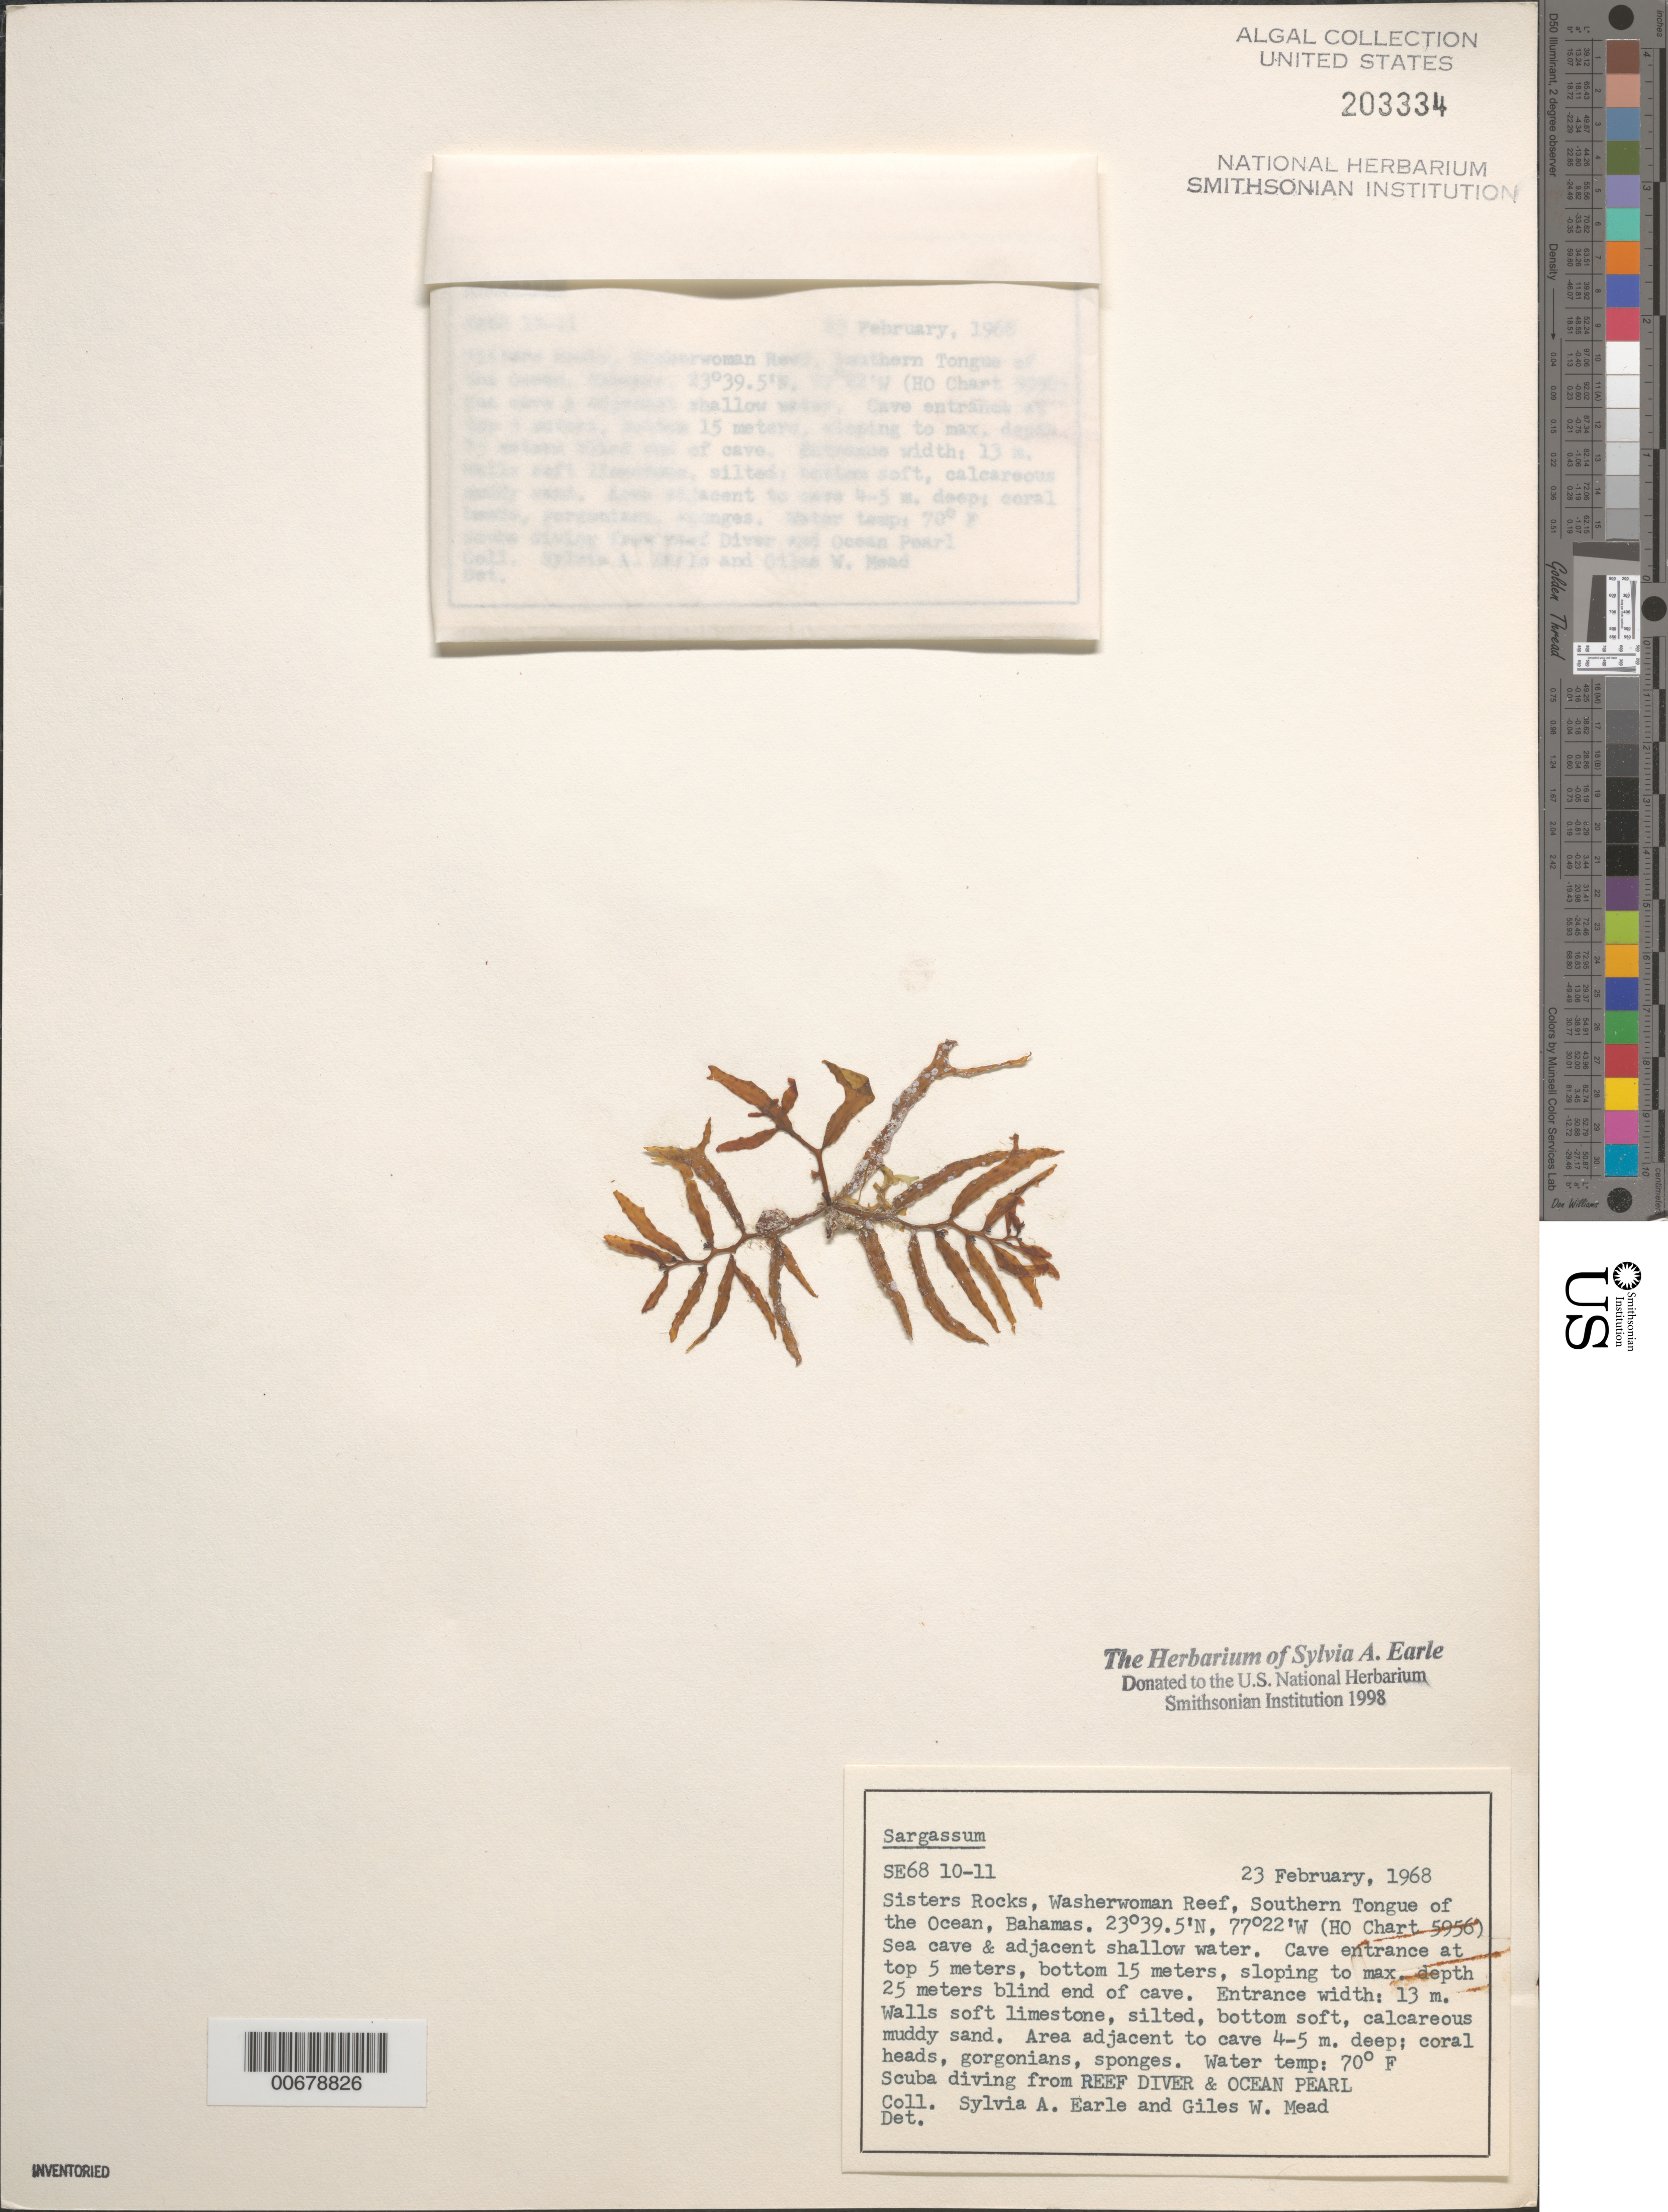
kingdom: Chromista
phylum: Ochrophyta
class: Phaeophyceae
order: Fucales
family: Sargassaceae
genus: Sargassum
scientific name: Sargassum sp.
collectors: S. A. Earle & G. W. Mead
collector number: SE 6810-11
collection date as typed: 23 Feb 1968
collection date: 1968-02-23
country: Bahamas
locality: Sisters Rocks, Washerwoman Reef, Southern Tongue of the Ocean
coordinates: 23 39.5' N, 77 22' W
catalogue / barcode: US 203334